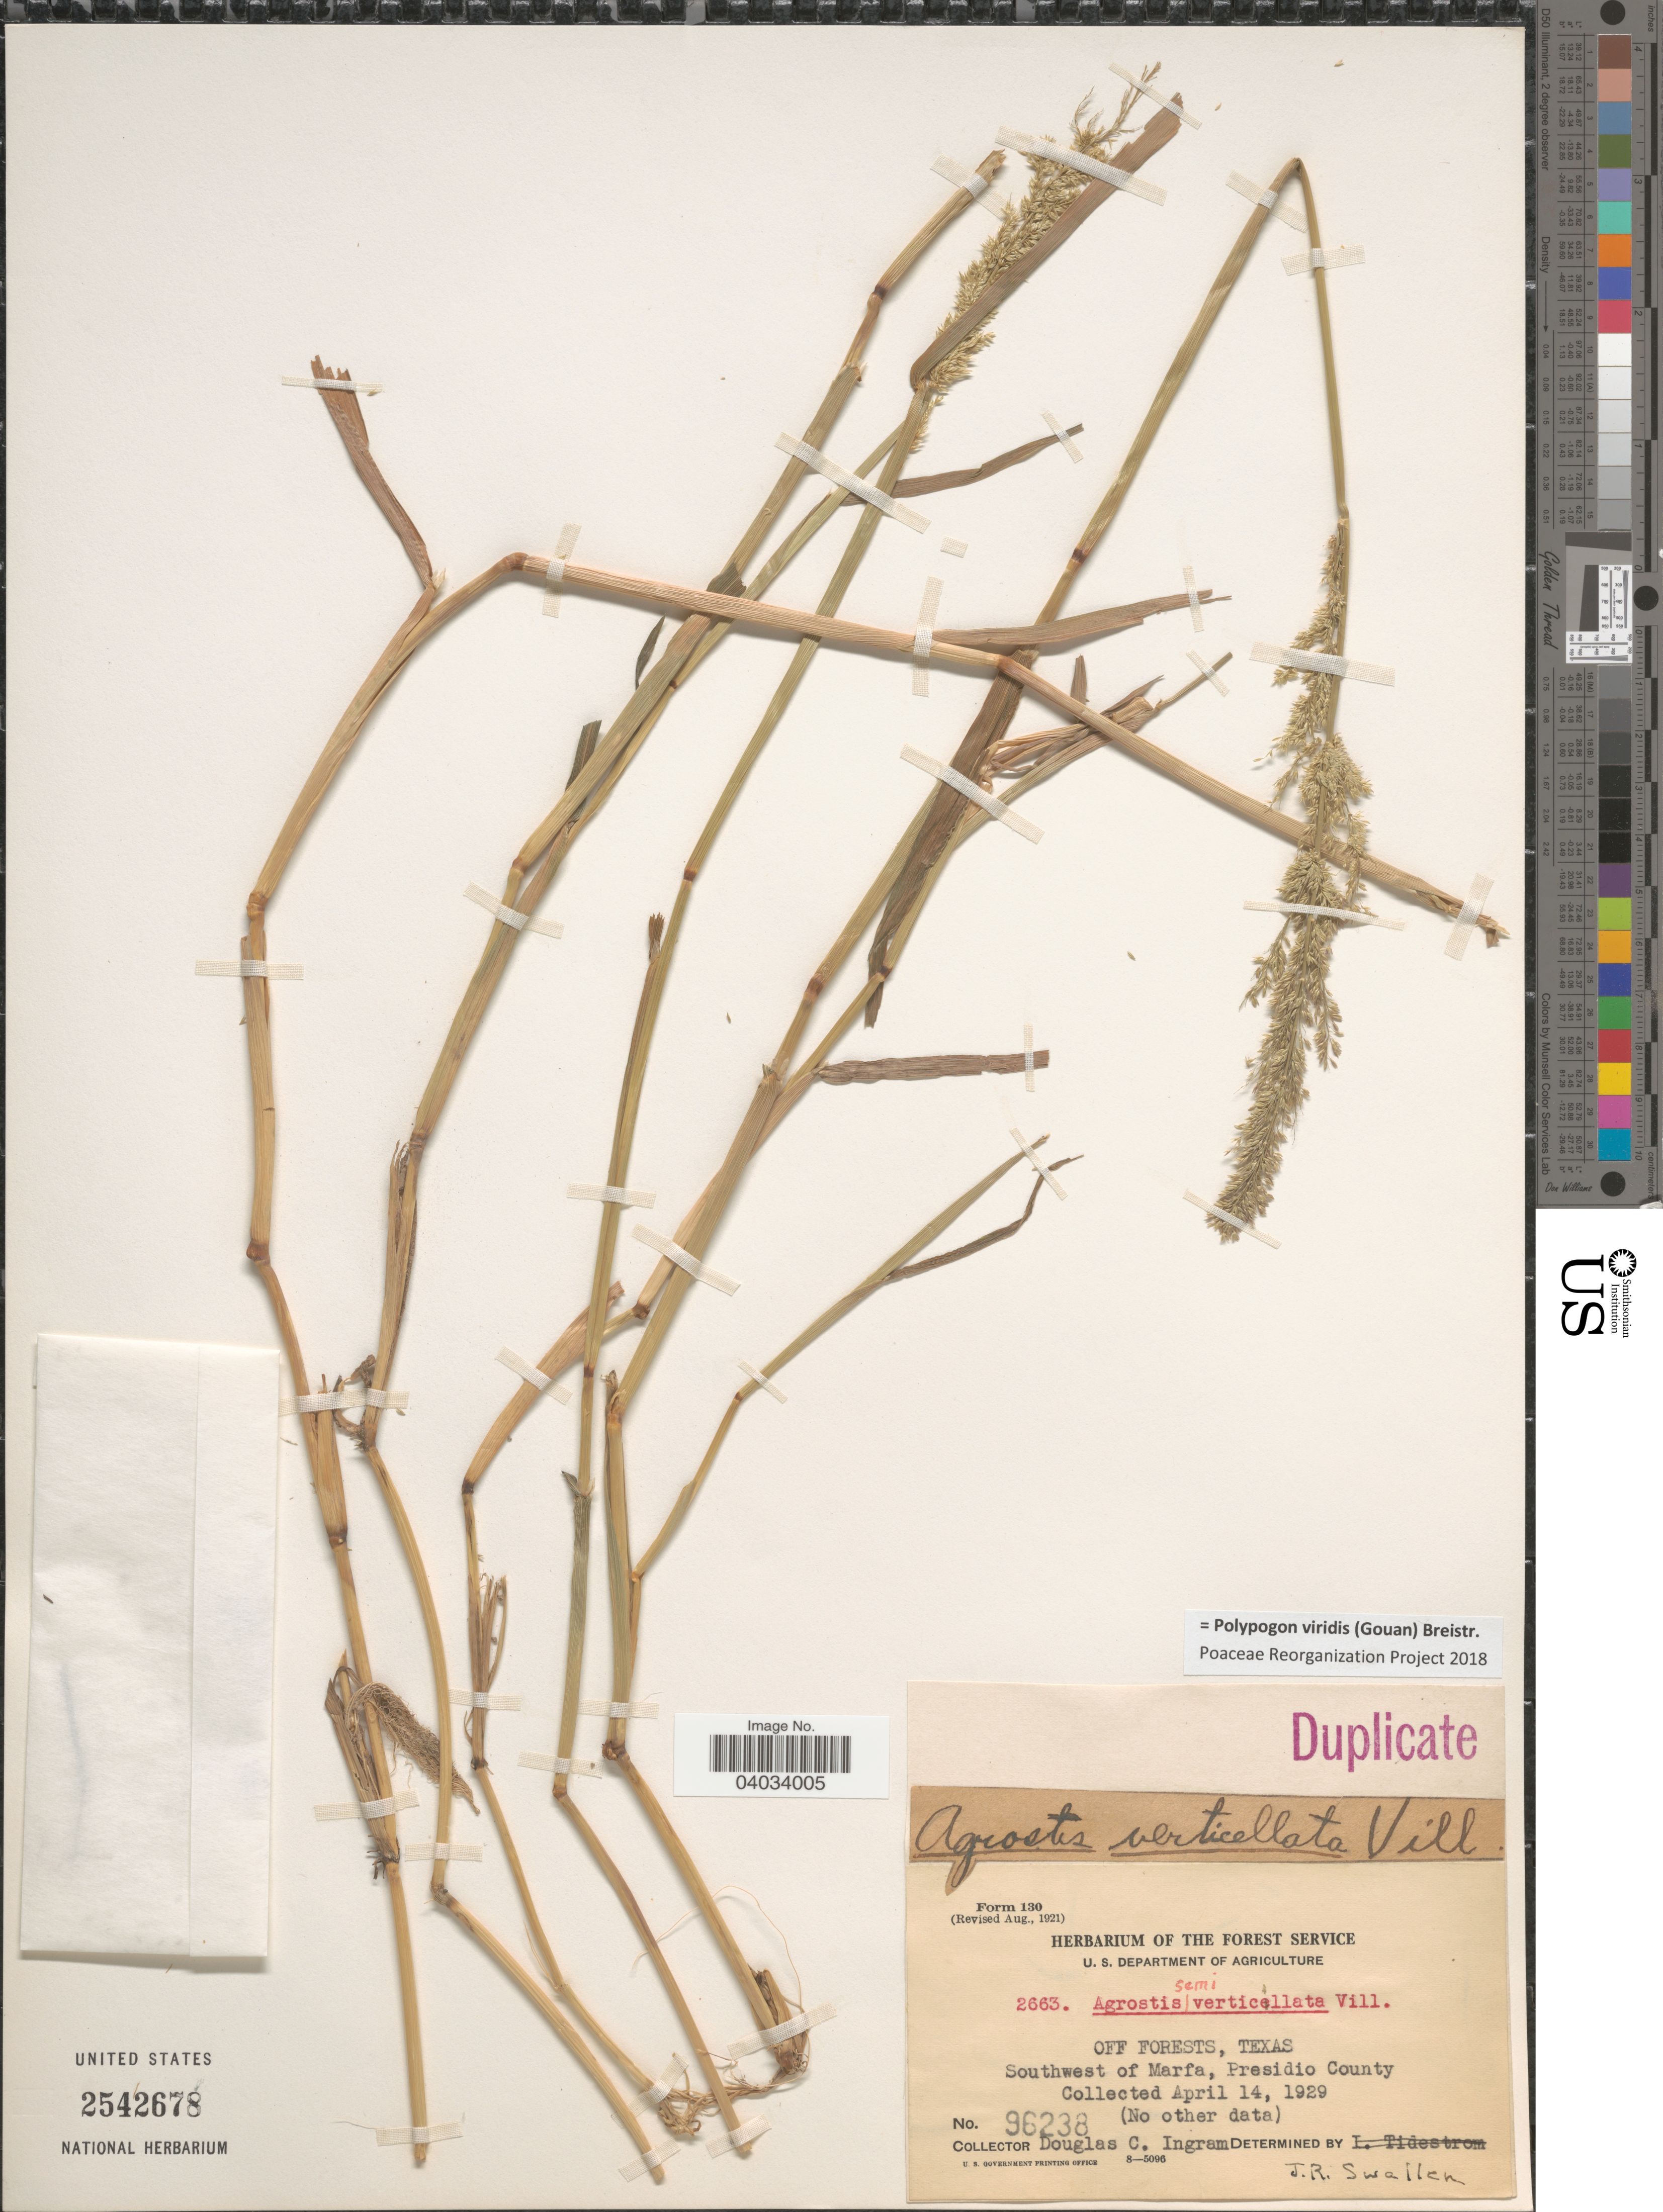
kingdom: Plantae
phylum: Tracheophyta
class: Liliopsida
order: Poales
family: Poaceae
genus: Polypogon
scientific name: Polypogon viridis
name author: (Gouan) Breistroffer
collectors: D. C. Ingram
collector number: B. 2663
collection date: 1929-04-14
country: United States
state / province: Texas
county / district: Presidio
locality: Off Forests. Southwest of Marfa.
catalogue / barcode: US 2542678